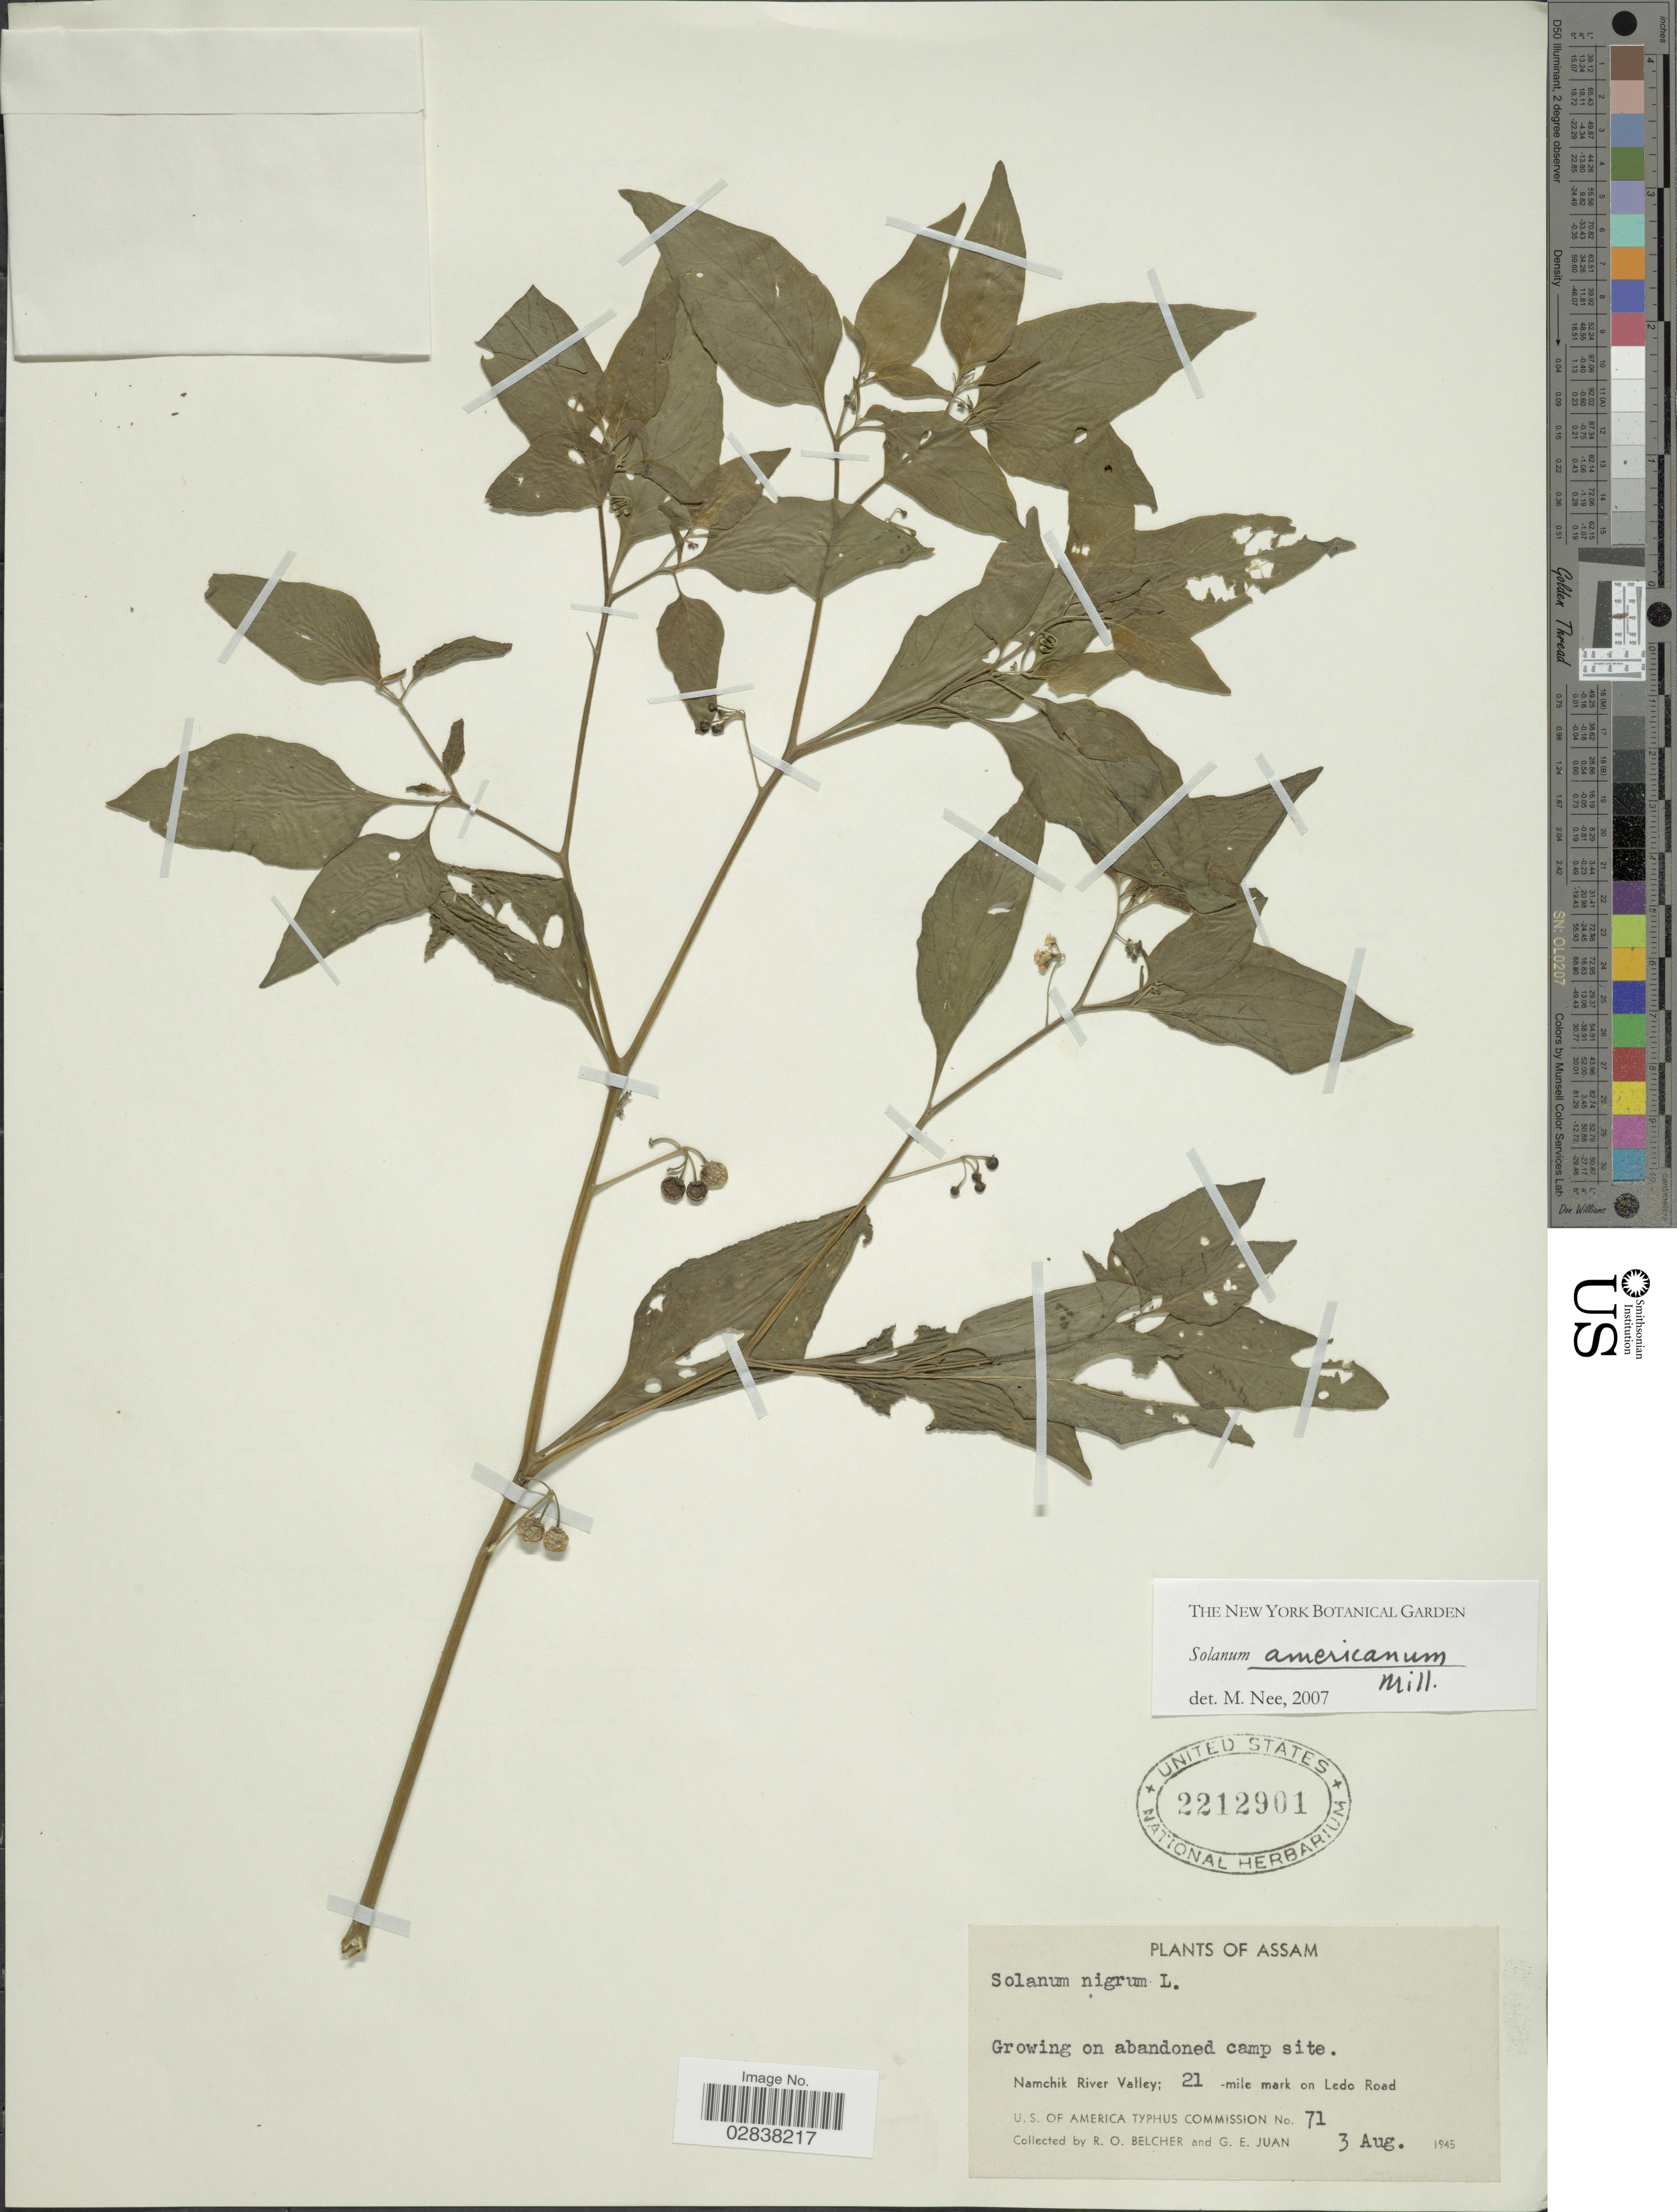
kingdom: Plantae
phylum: Tracheophyta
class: Magnoliopsida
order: Solanales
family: Solanaceae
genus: Solanum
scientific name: Solanum americanum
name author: Mill.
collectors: R. Belcher & G. Juan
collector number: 71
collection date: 1945-08-03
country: India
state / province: Assam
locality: Assam, Namchik River Valley, 21 mile mark on Ledo Road.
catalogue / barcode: US 2212901